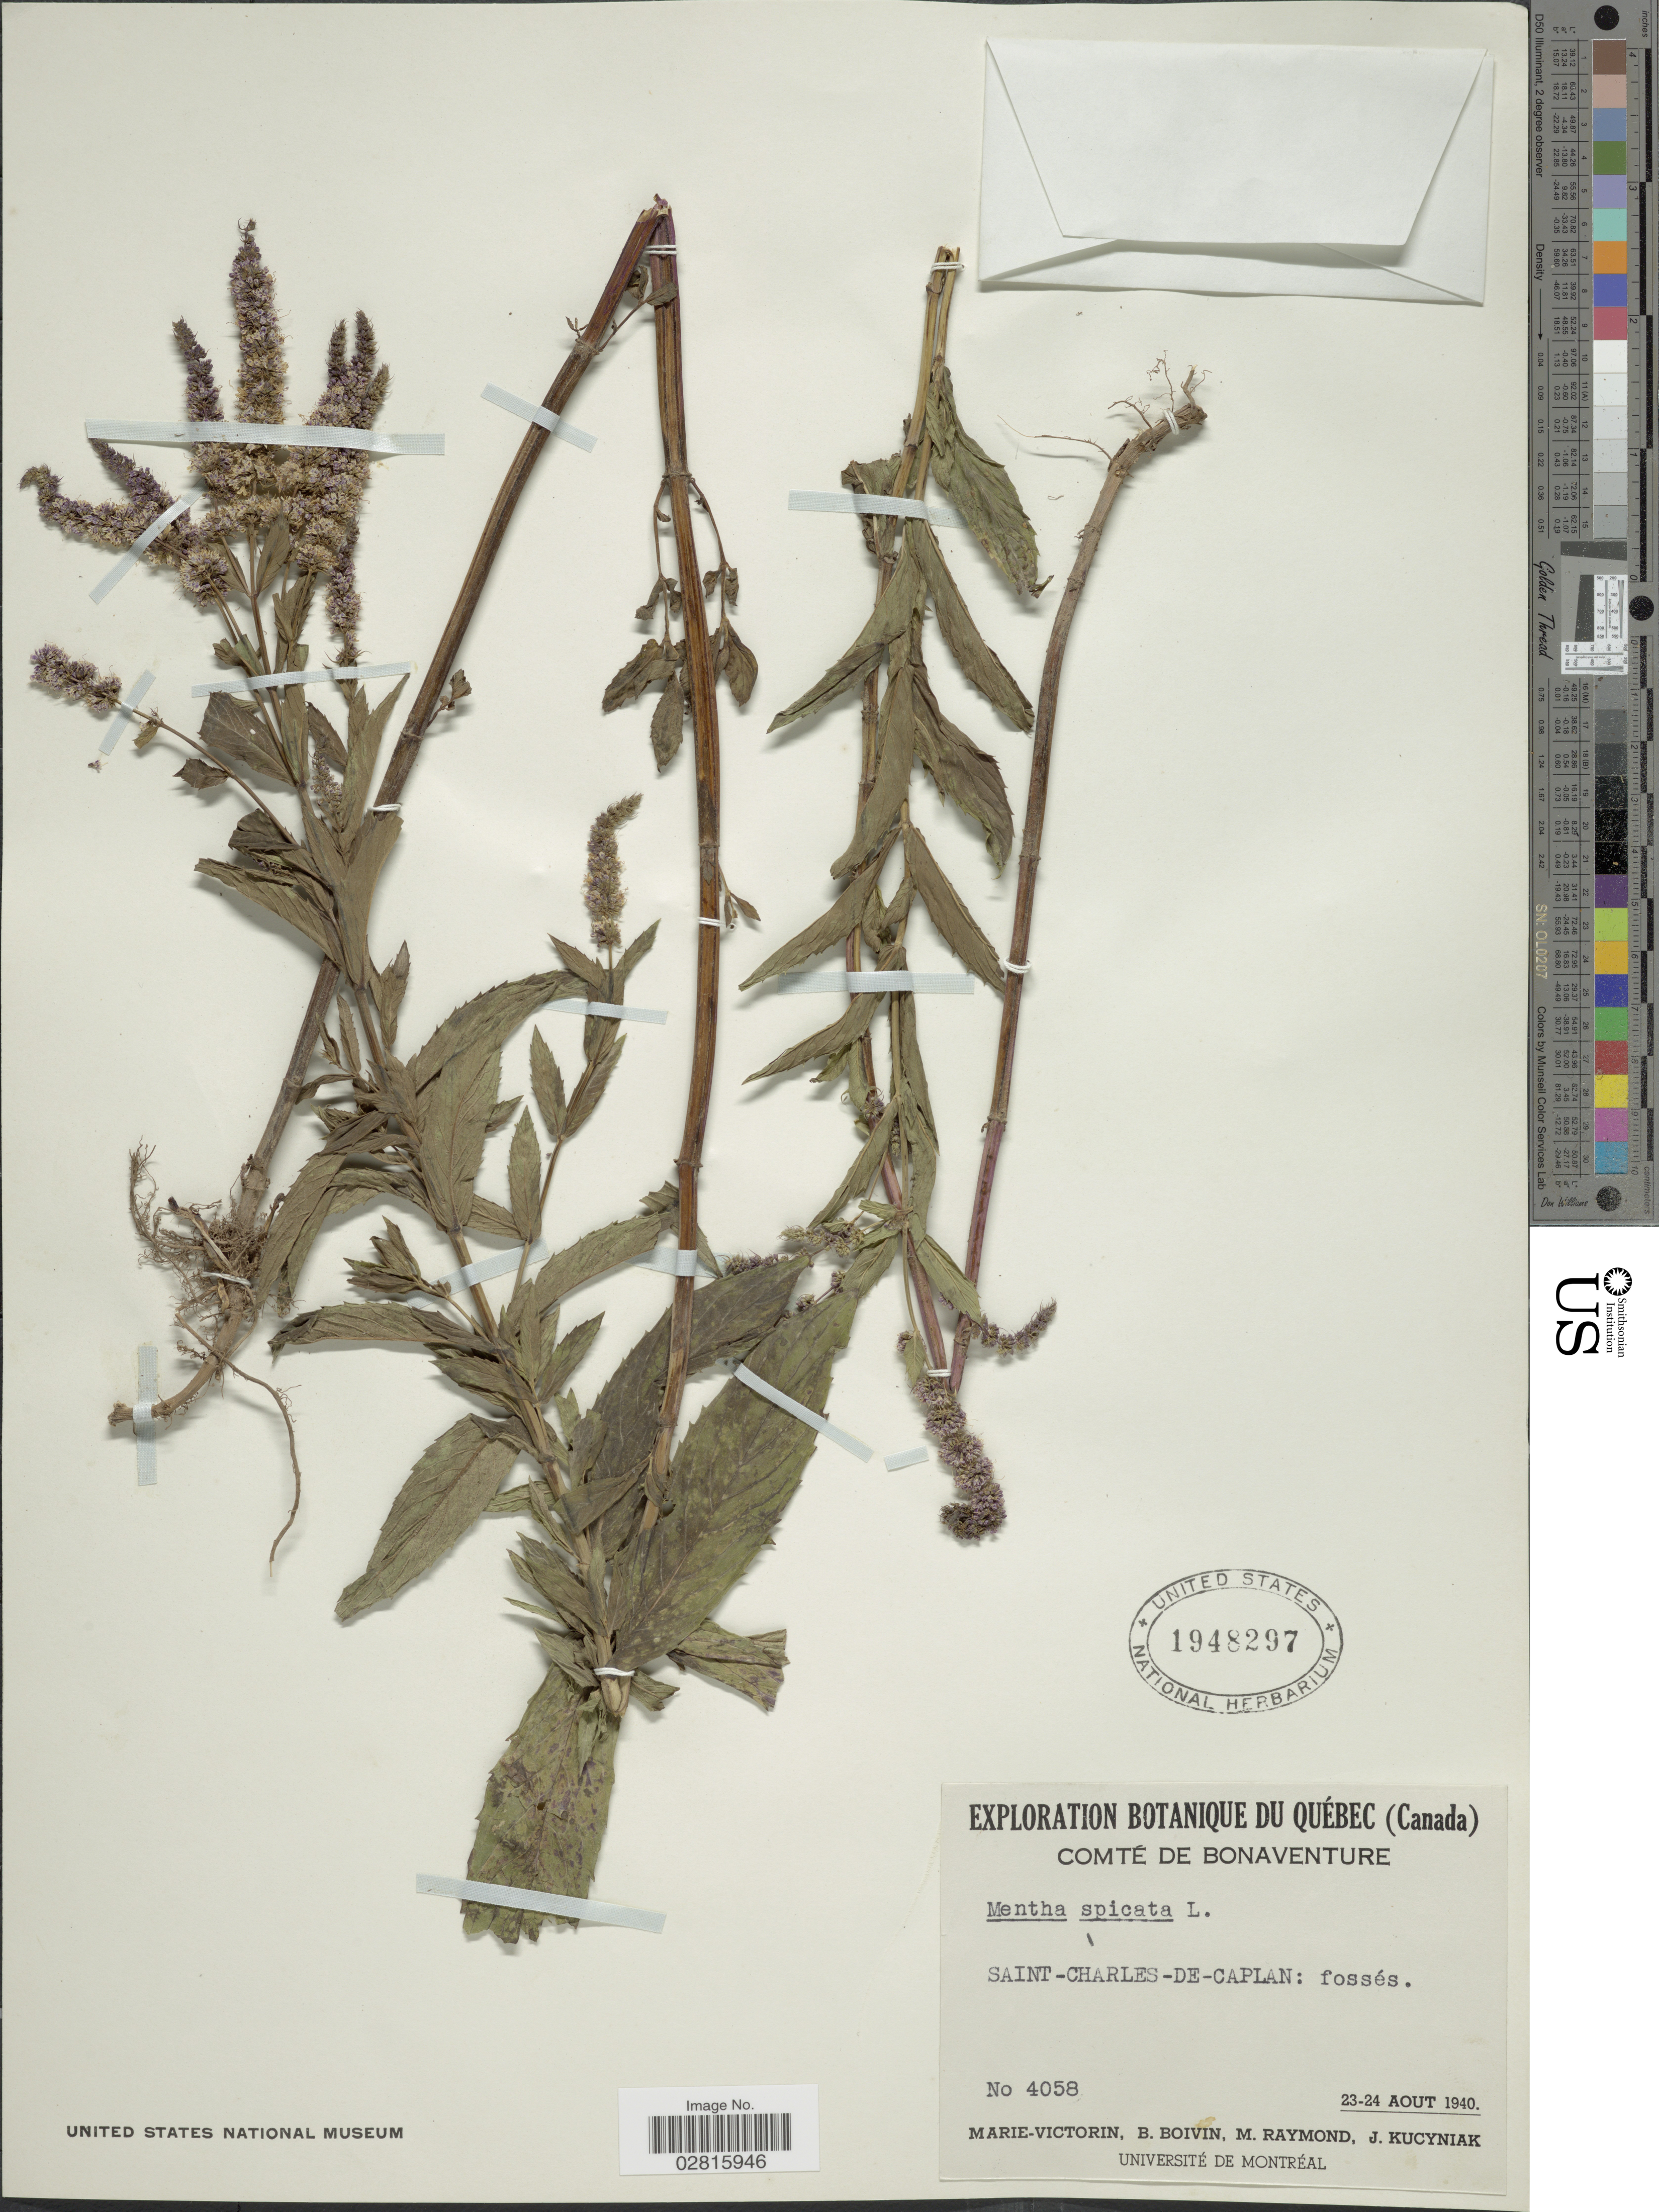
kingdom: Plantae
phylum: Tracheophyta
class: Magnoliopsida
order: Lamiales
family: Lamiaceae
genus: Mentha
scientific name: Mentha spicata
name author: L.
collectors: -. Marie-Victorin, J. R. B. Boivin, M. Raymond & J. Kucyniak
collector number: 4058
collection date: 1940-08-23/1940-08-24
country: Canada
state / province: Quebec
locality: Saint-Charles-de-Caplan: fossés.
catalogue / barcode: US 1948297